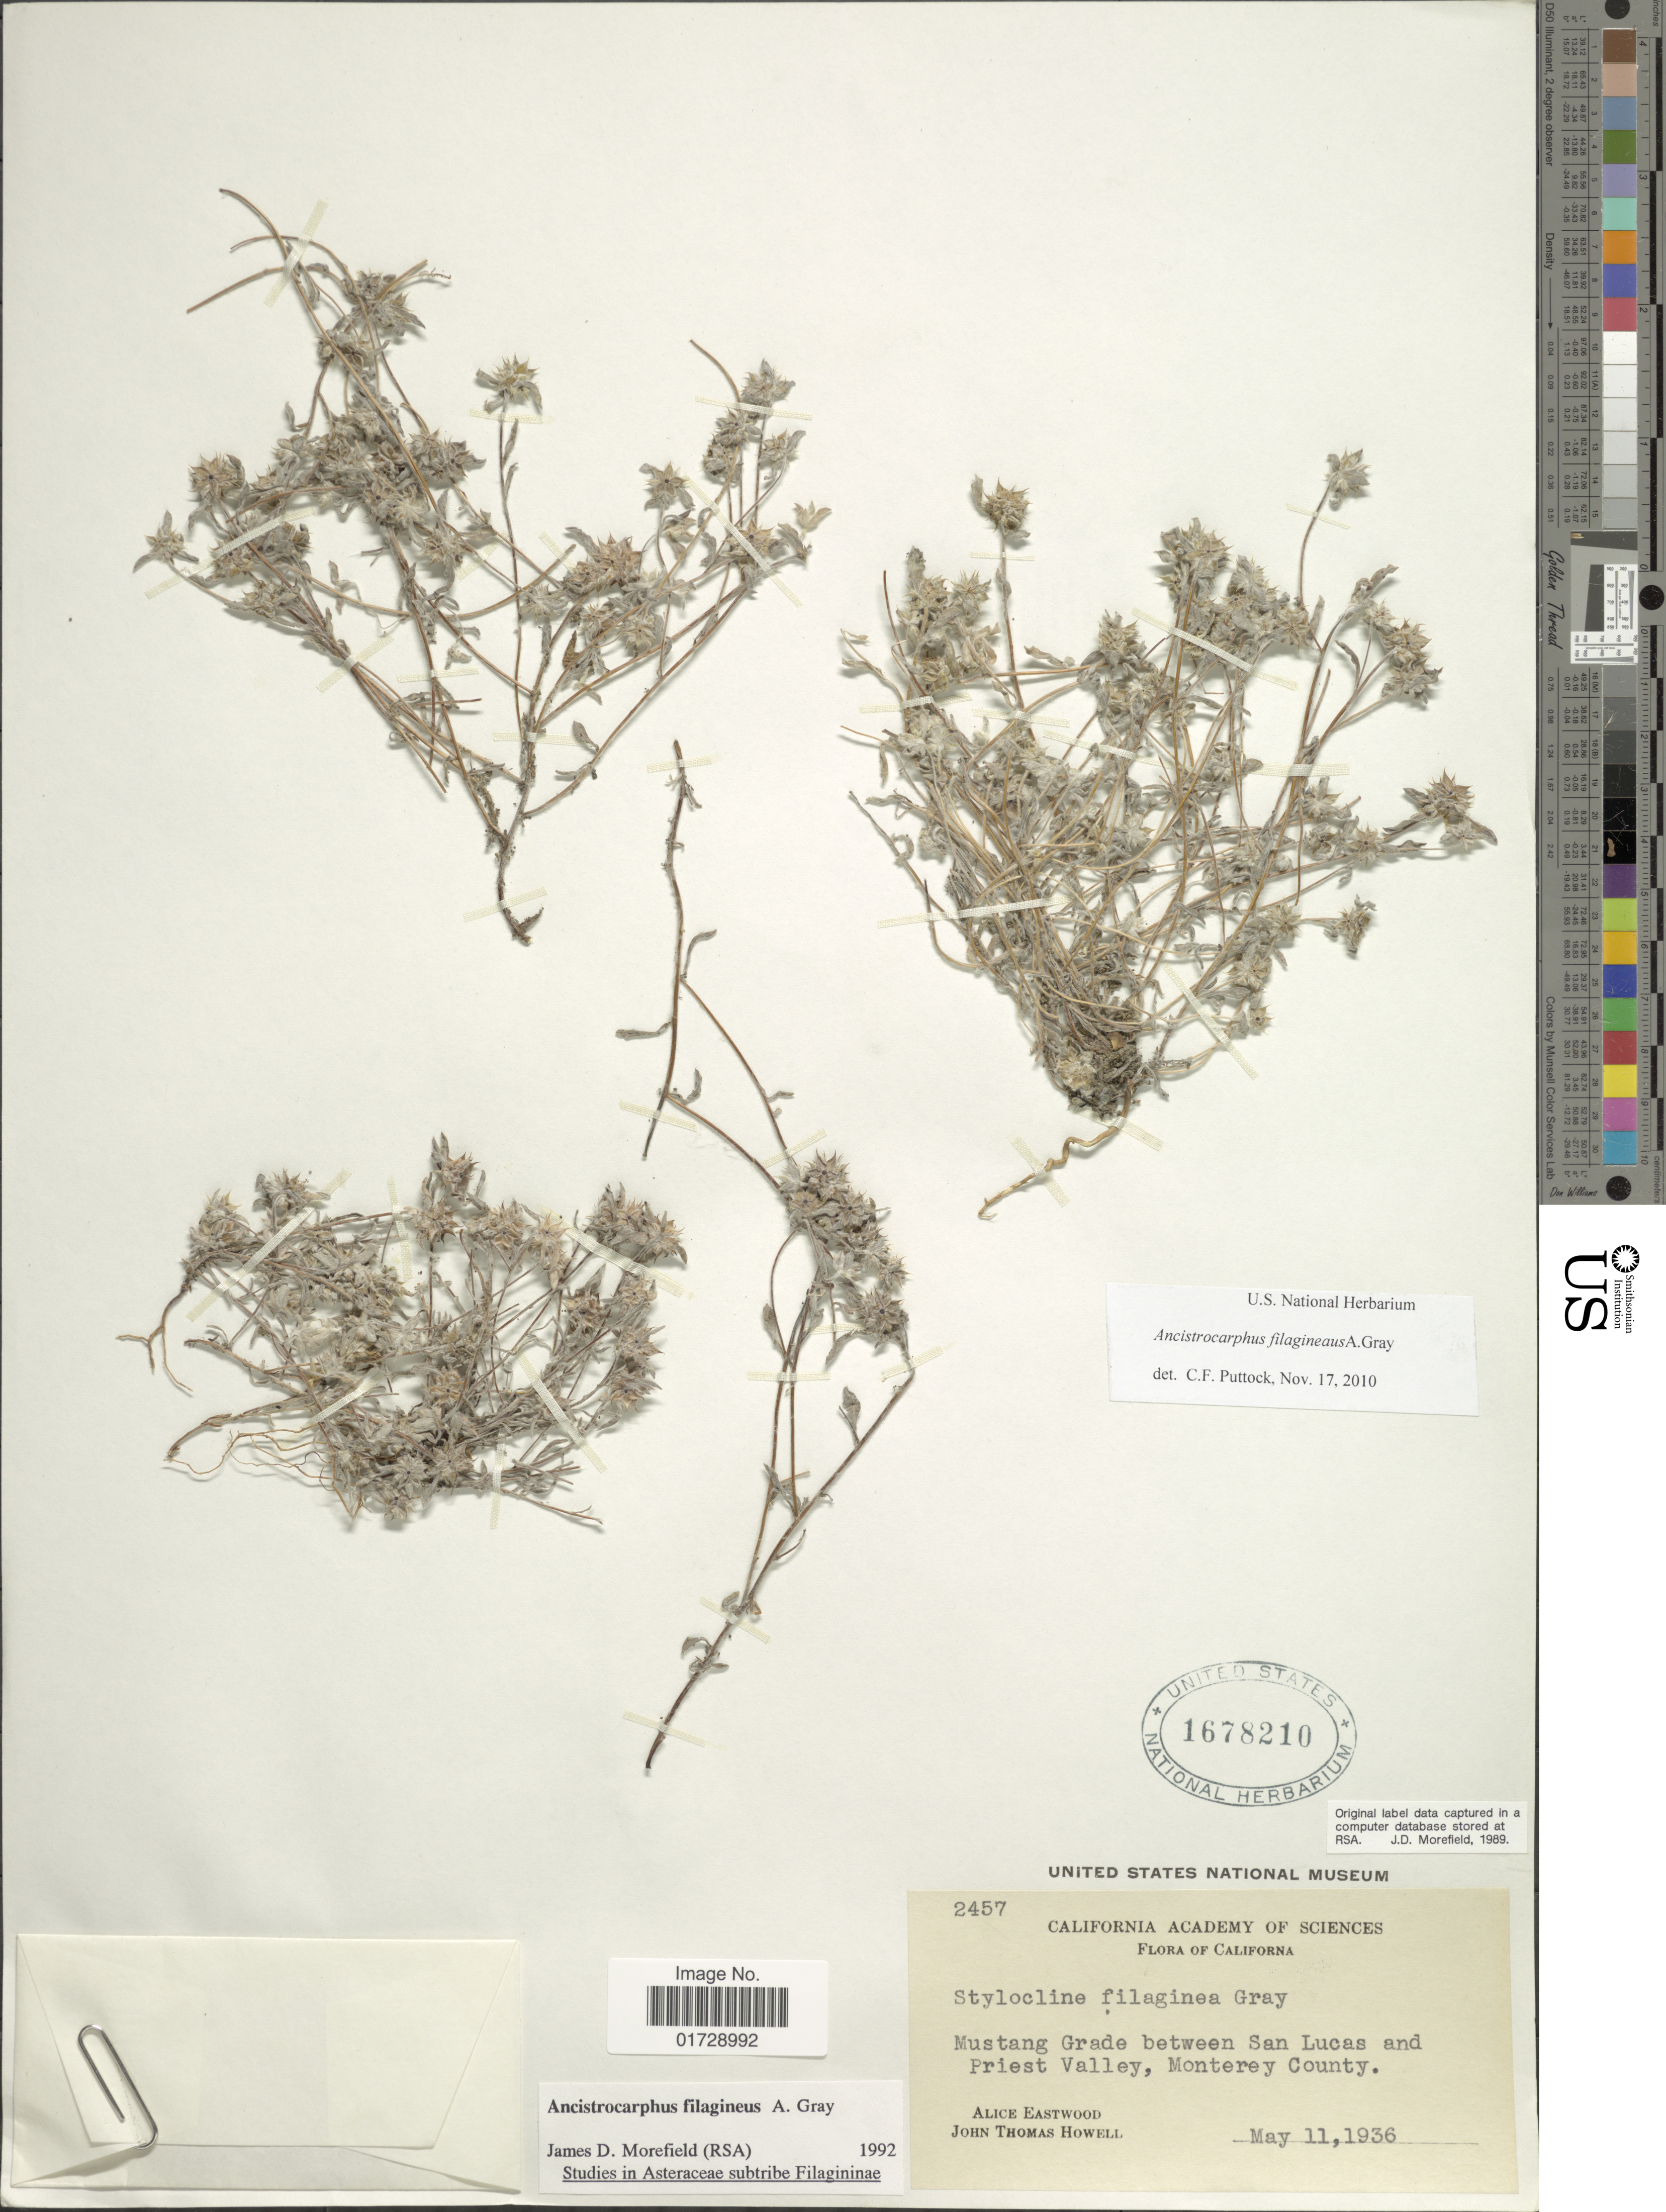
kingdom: Plantae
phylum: Tracheophyta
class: Magnoliopsida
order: Asterales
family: Asteraceae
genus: Stylocline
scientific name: Stylocline filaginea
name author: (A. Gray) A. Gray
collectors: A. Eastwood & J. T. Howell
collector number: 2457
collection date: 1936-05-11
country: United States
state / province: California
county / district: Monterey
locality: Mustang Grade between San Lucas and Priest Valley, Monterey County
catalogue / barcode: US 1678210